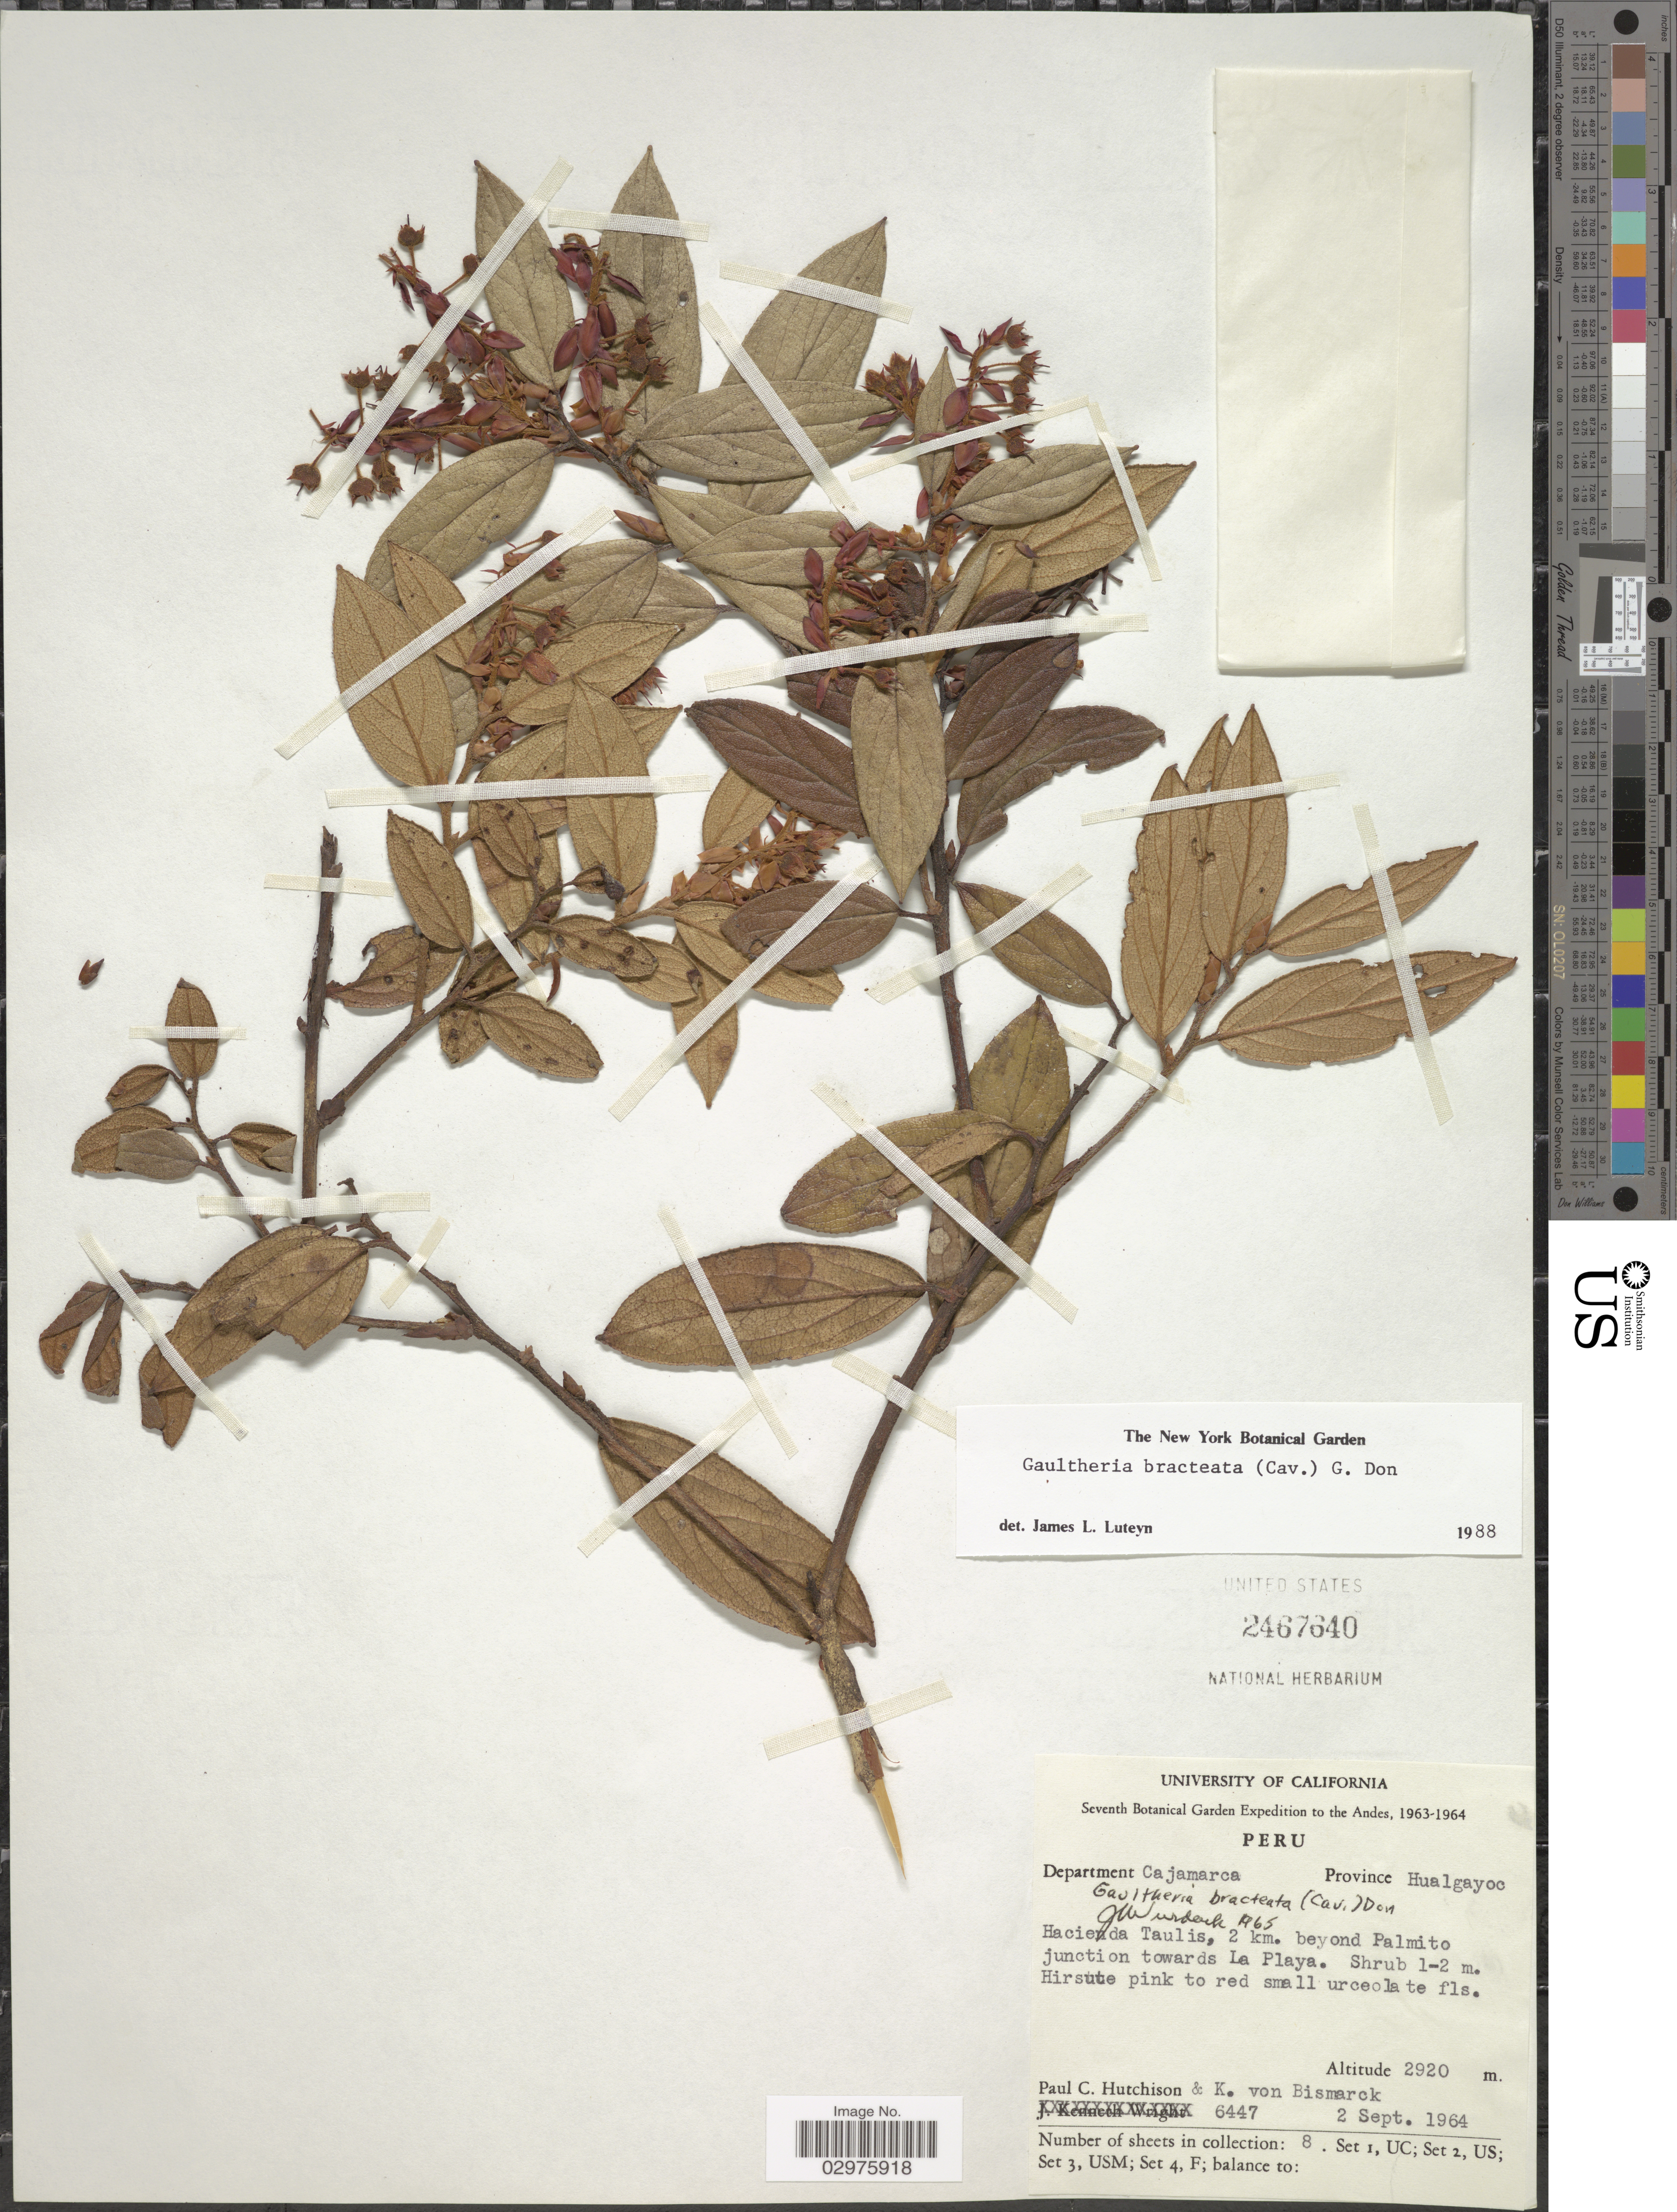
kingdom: Plantae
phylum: Tracheophyta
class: Magnoliopsida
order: Ericales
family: Ericaceae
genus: Gaultheria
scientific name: Gaultheria bracteata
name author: (Cav.) G. Don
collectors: P. C. Hutchison & K. von Bismarck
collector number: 6447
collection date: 1964-09-02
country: Peru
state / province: Cajamarca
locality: Andes. Department Cajamarca. Province Hualgayoc. Hacienda Taulis, 2 km. beyond Palmito junction towards La Playa.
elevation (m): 2920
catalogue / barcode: US 2467640